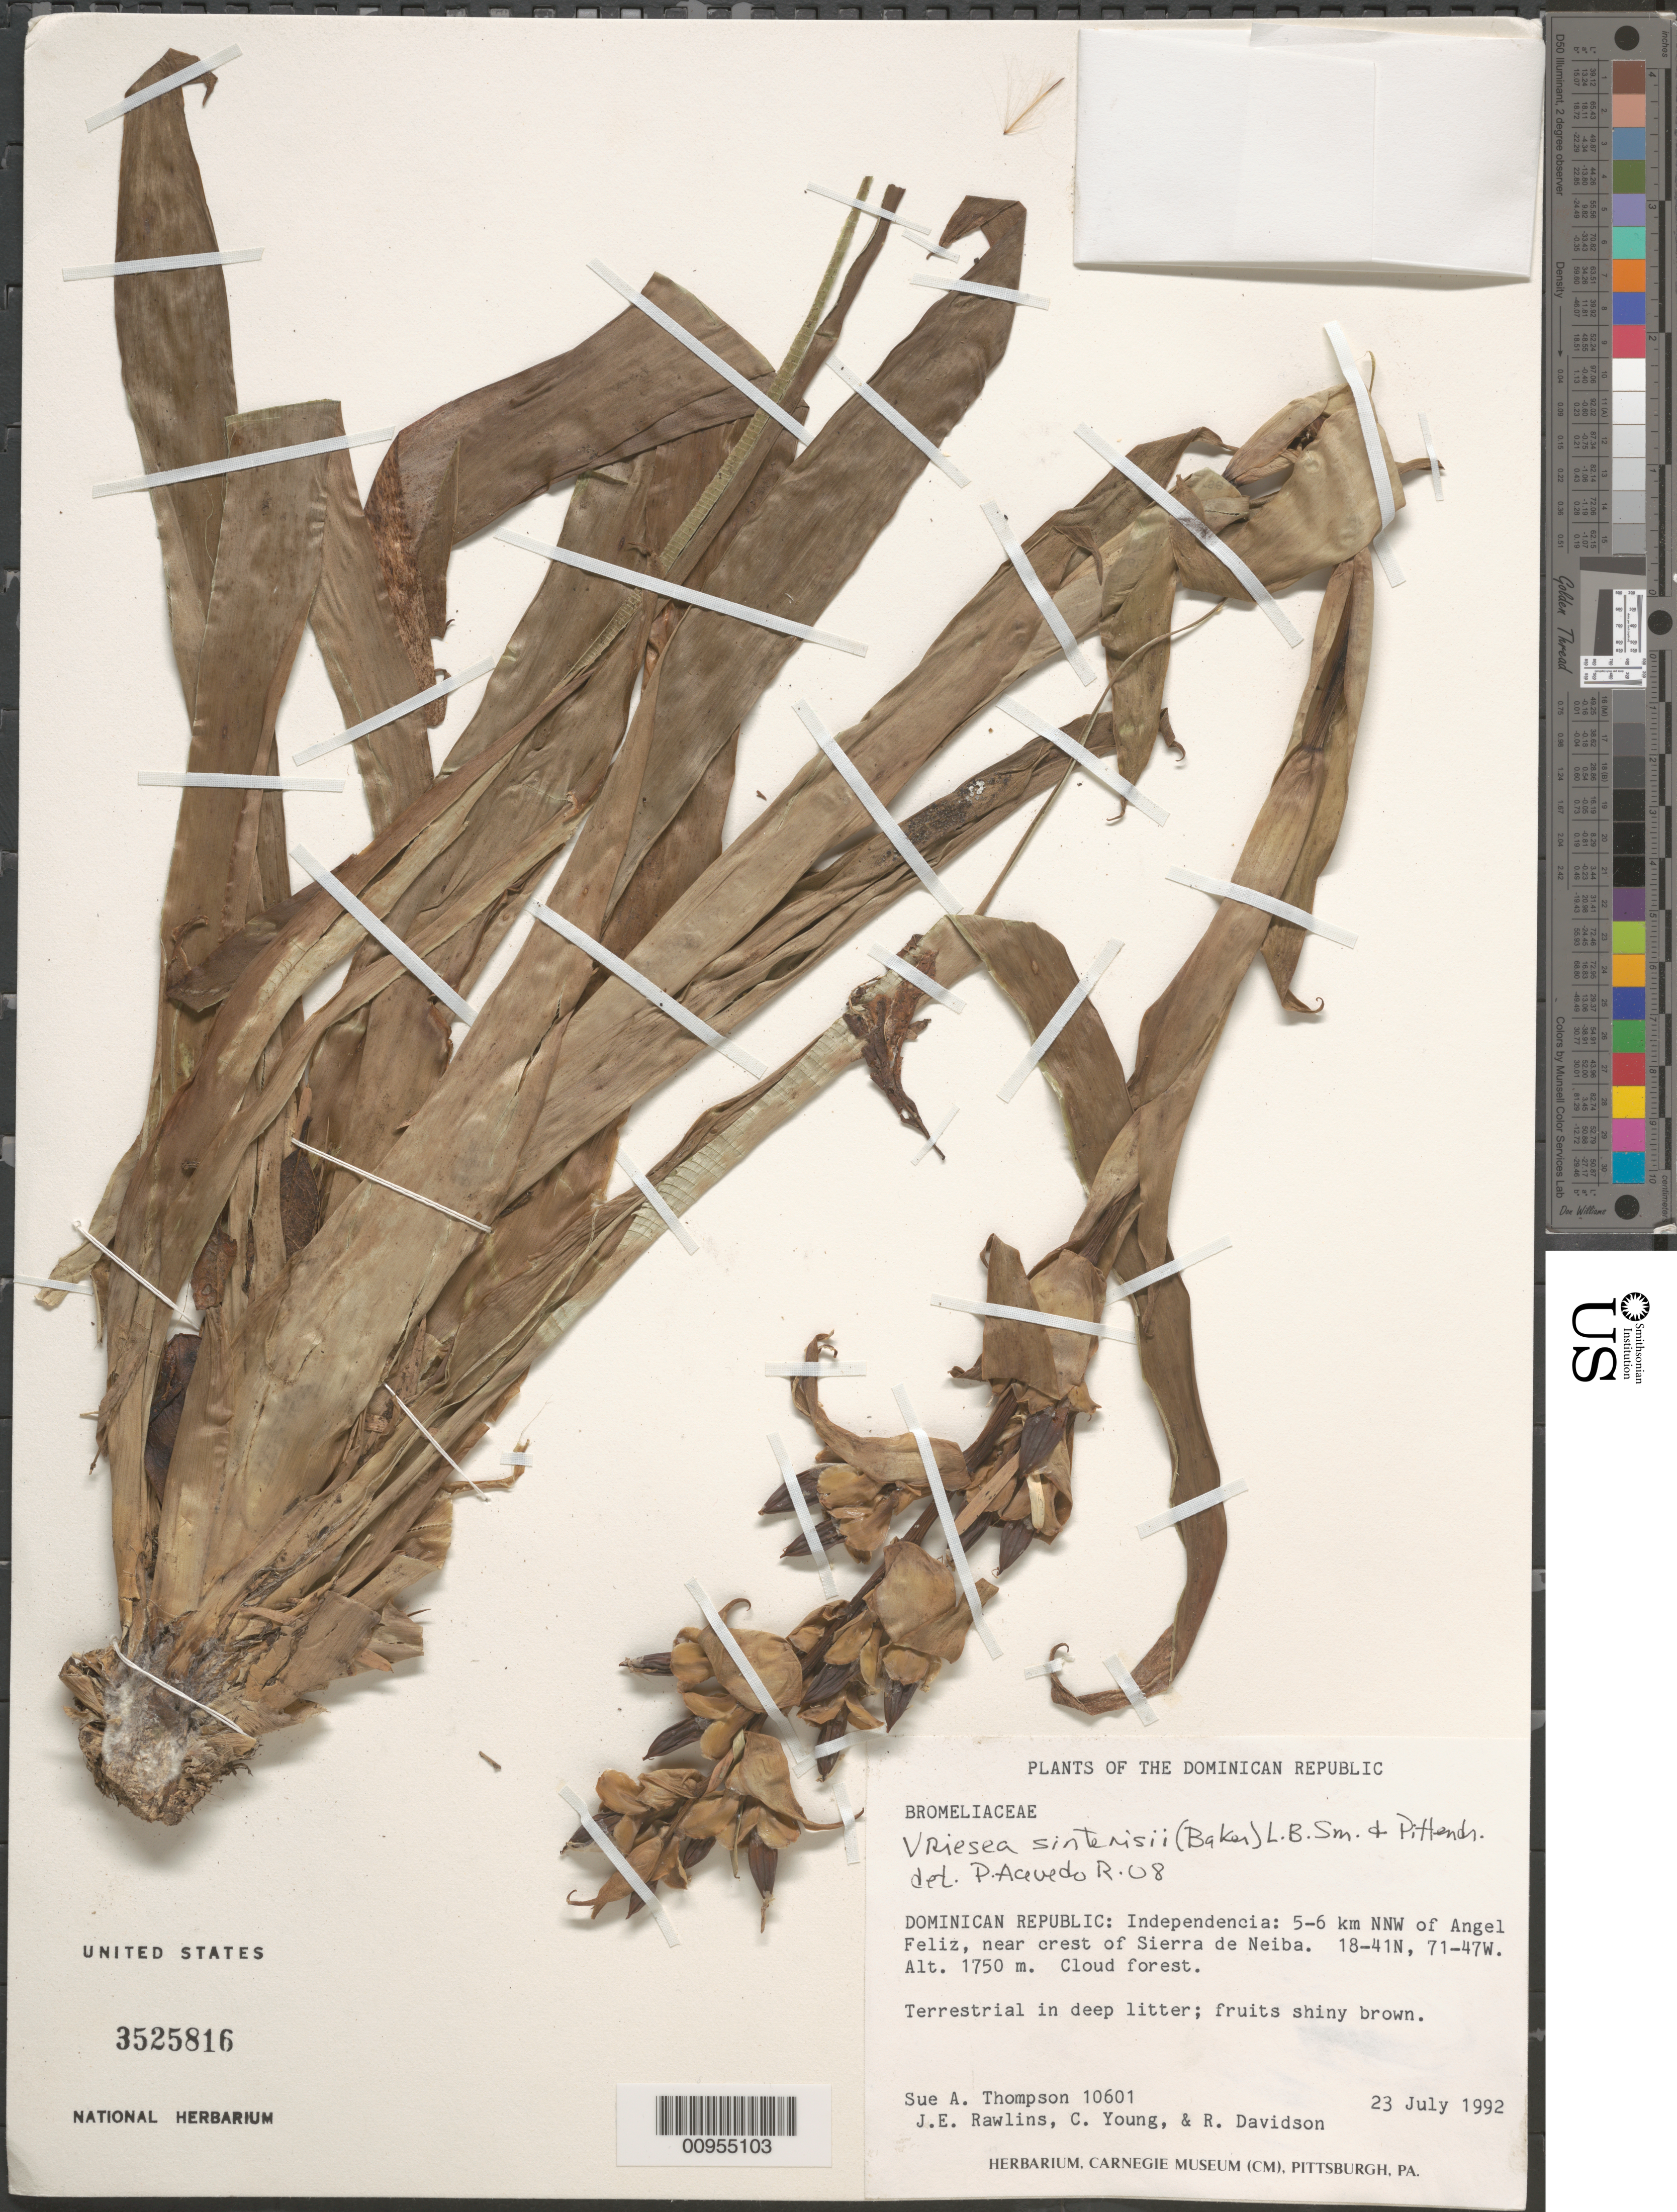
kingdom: Plantae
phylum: Tracheophyta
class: Liliopsida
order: Poales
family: Bromeliaceae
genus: Vriesea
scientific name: Vriesea sintenisii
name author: (Baker) L.B. Sm. & Pittendr.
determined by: Acevedo-Rodríguez, P., (BOT), Smithsonian Institution - National Museum of Natural History (UNITED STATES)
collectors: S. A. Thompson, J. Rawlins, C. Young & R. Davidson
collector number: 10601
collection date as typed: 23 Jul 1992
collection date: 1992-07-23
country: Dominican Republic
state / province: Independencia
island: Hispaniola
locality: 5-6 km NNW of Angel Feliz.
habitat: Cloud forest.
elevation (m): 1750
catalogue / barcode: US 3525816